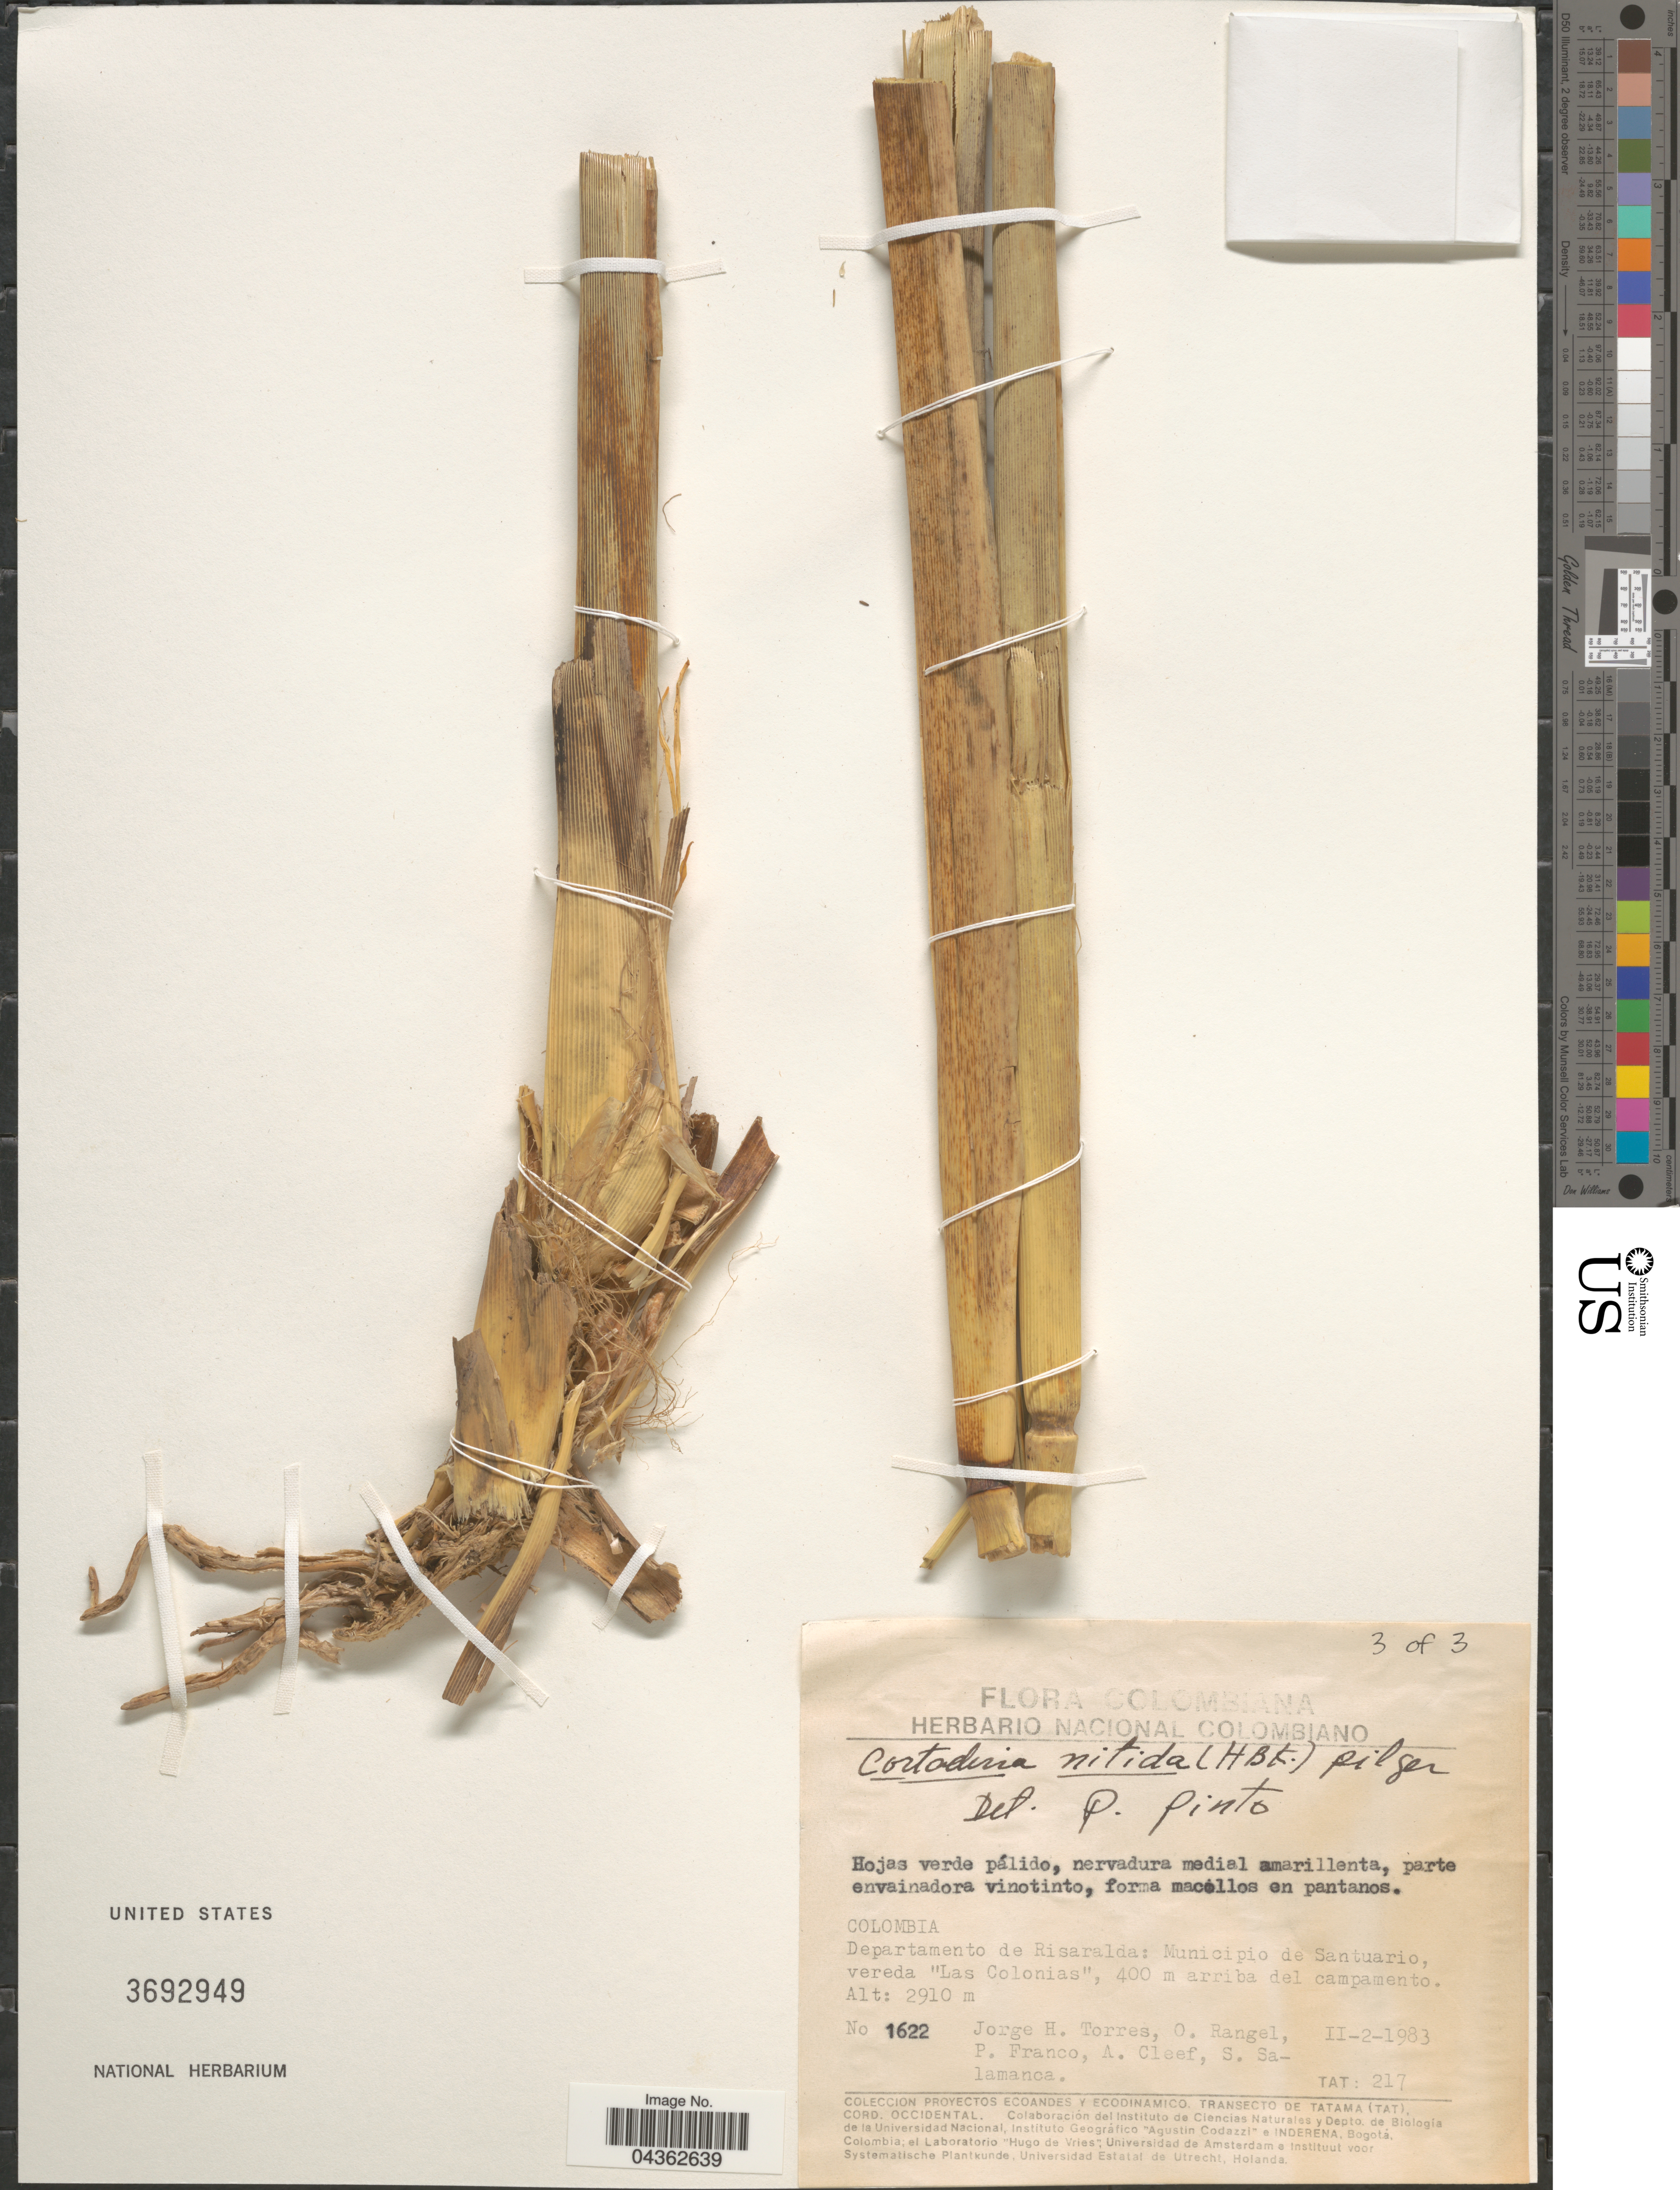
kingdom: Plantae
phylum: Tracheophyta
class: Liliopsida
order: Poales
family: Poaceae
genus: Cortaderia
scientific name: Cortaderia nitida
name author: (Kunth) Pilg.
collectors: J. H. Torres, O. Rangel, P. Franco, A. M. Cleef & S. Salamanca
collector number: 1622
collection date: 1983-02-02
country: Colombia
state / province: Risaralda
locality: Departamento de Risaralda: Municipio de Santuario, vereda "Las Colonias", 400 m arriba del campamento.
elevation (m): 2910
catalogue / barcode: US 3692949